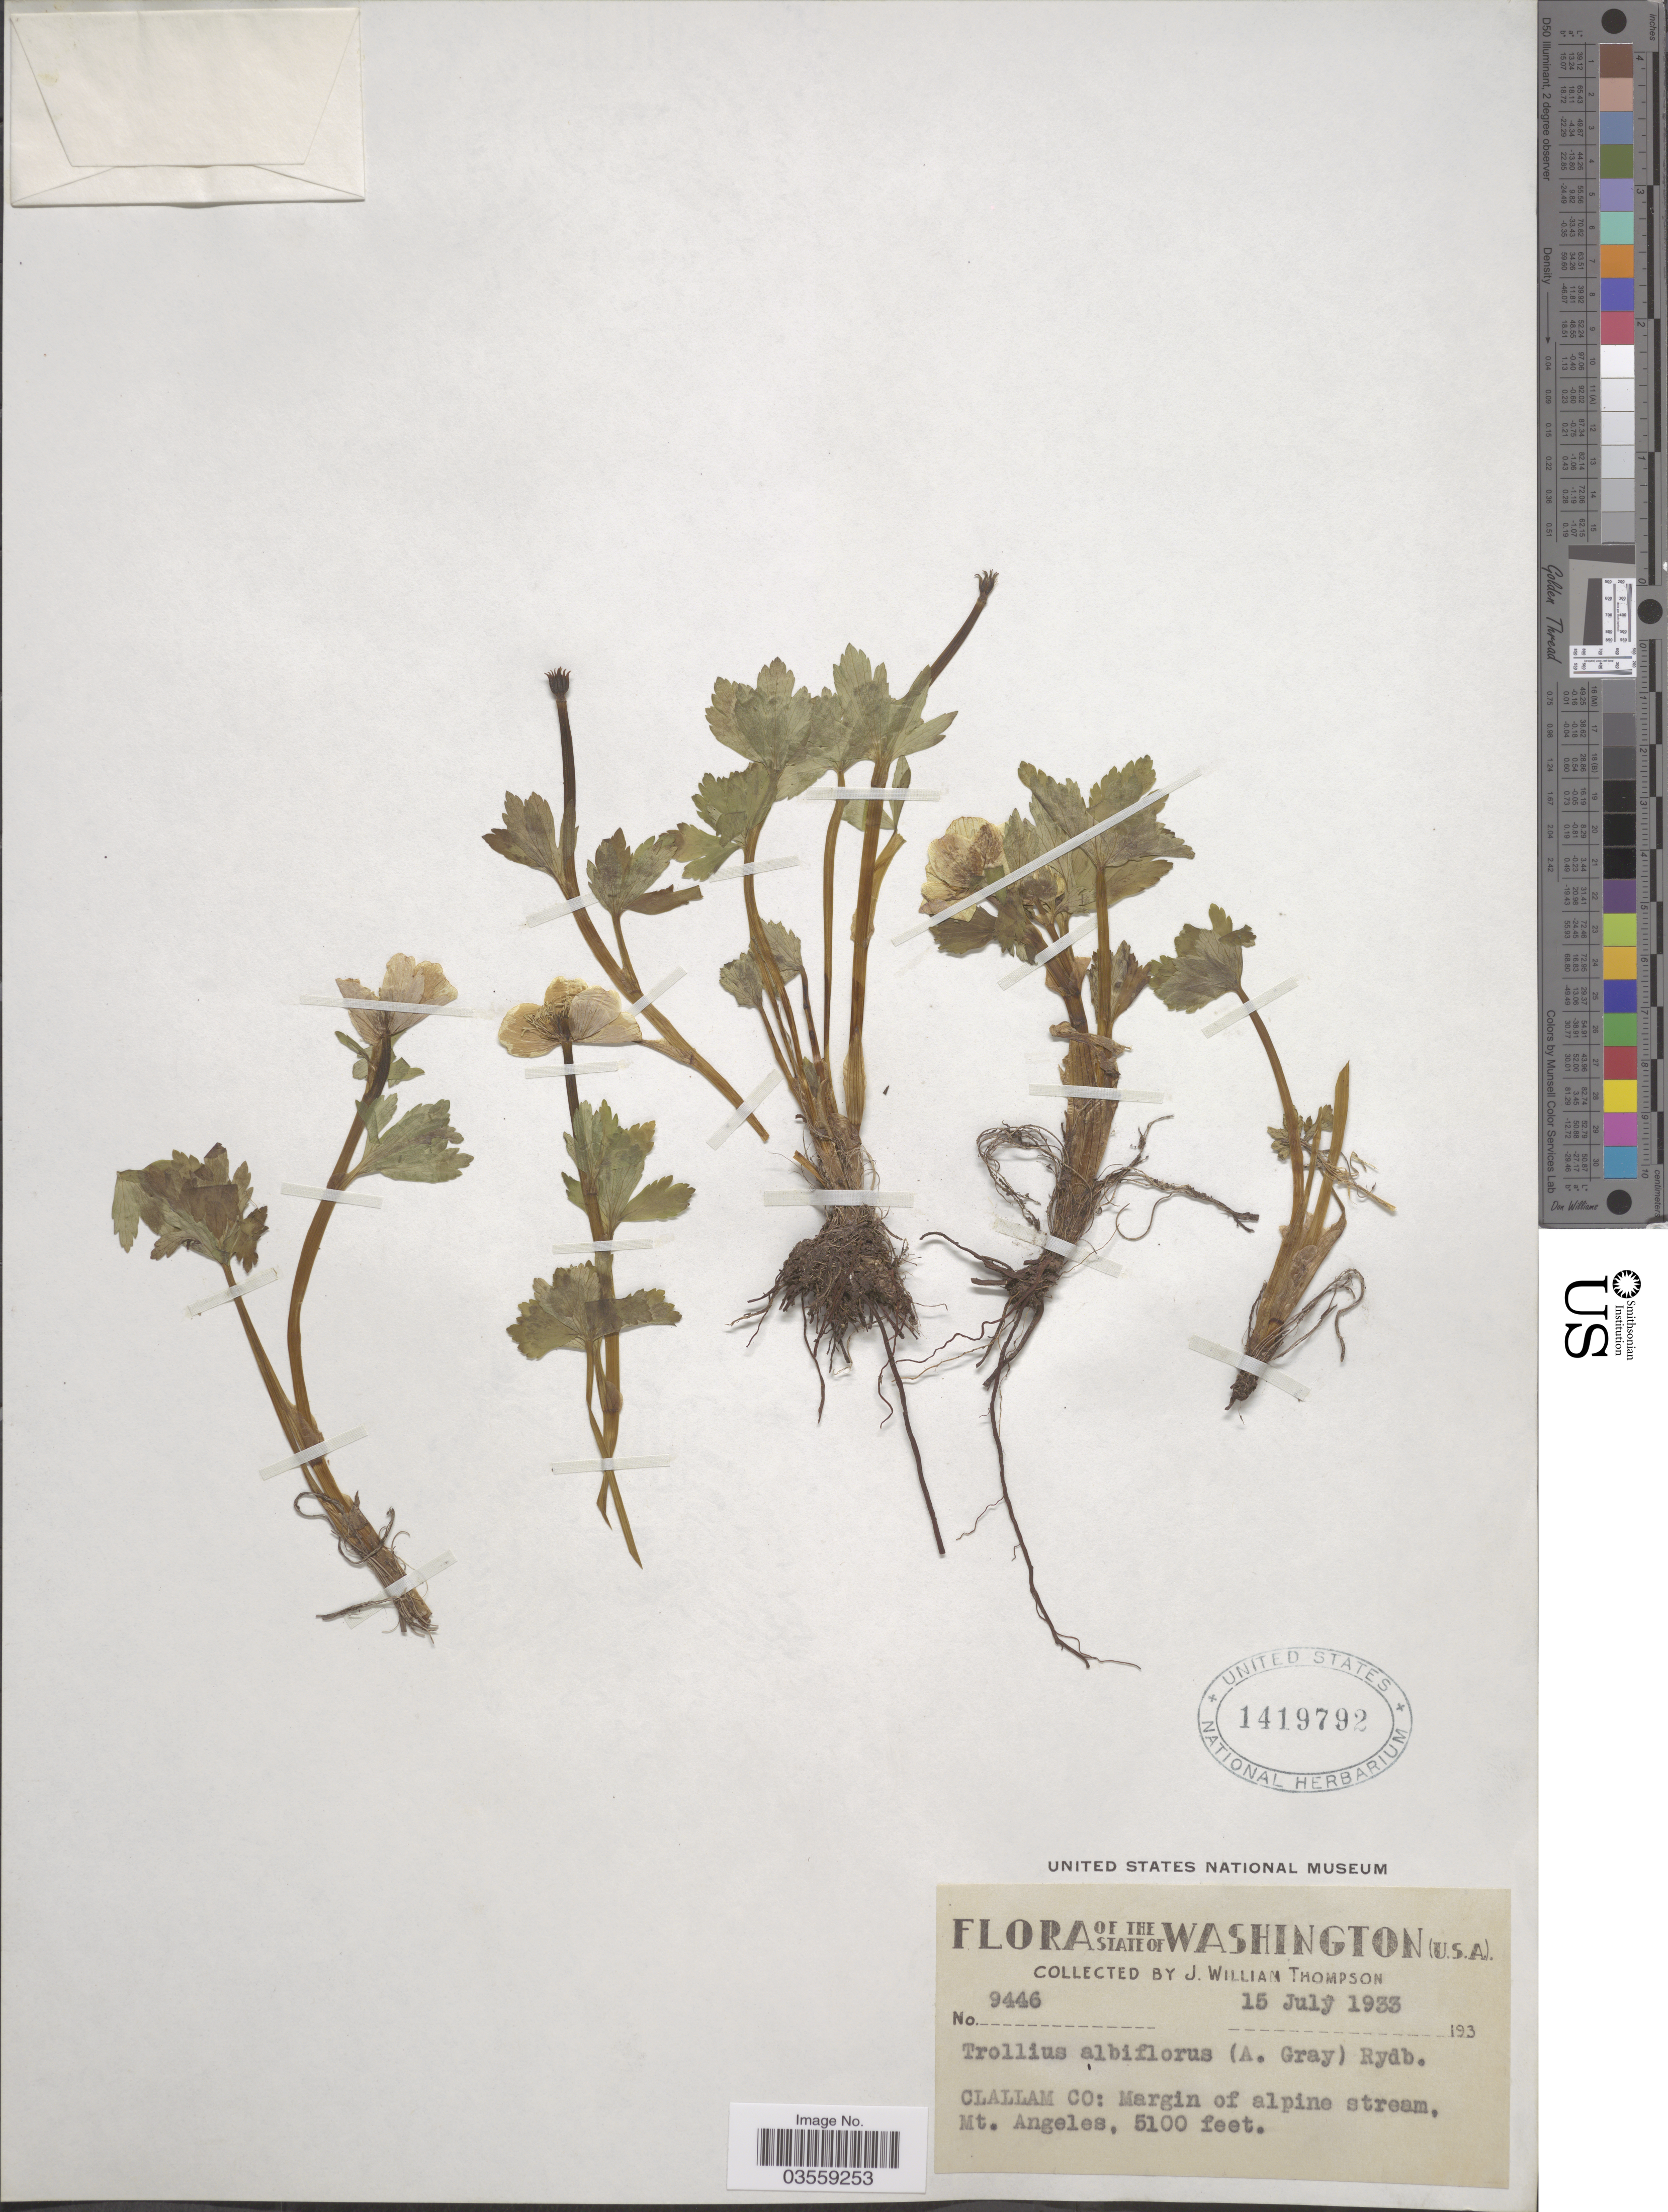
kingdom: Plantae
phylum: Tracheophyta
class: Magnoliopsida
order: Ranunculales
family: Ranunculaceae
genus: Trollius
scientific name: Trollius laxus var. albiflorus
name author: A. Gray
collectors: J. W. Thompson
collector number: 9446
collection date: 1933-07-15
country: United States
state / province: Washington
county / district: Clallam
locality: U.S.A. Clallam Co: Margin of alpine stream, Mt. Angeles.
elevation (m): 1554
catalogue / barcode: US 1419792